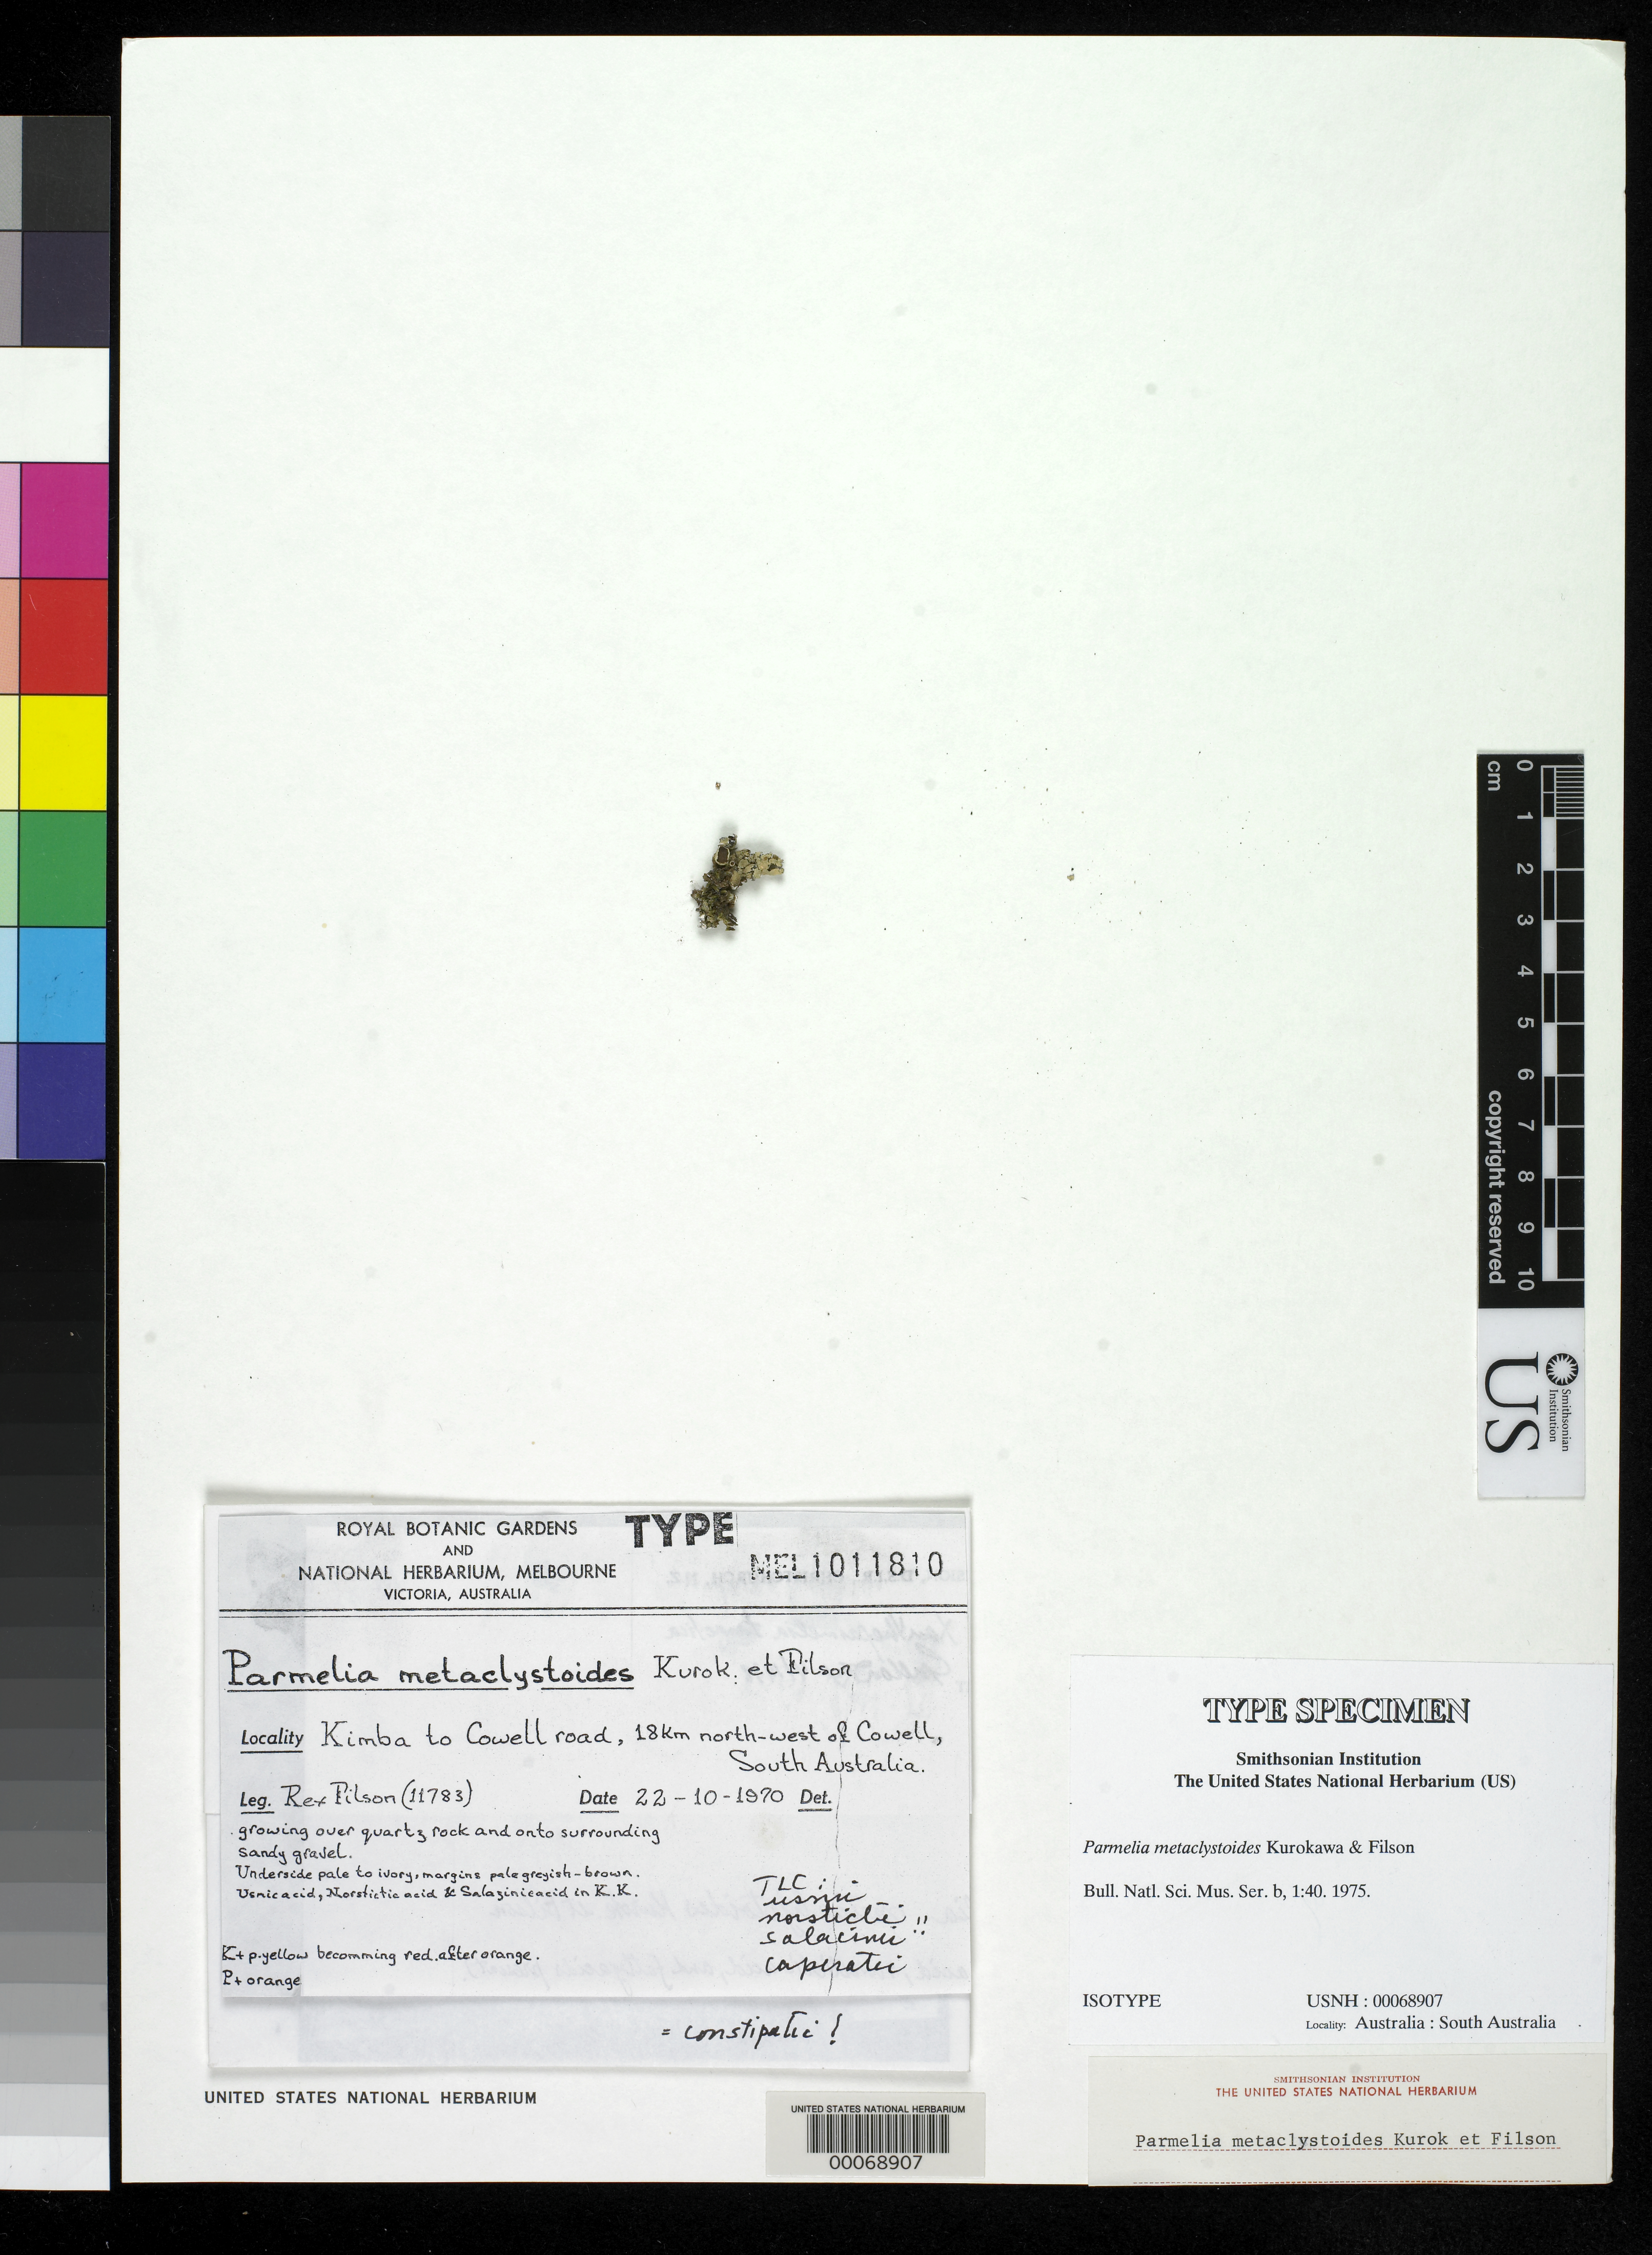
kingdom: Fungi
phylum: Ascomycota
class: Lecanoromycetes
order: Lecanorales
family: Parmeliaceae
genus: Parmelia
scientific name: Parmelia metaclystoides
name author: Kurok. & Filson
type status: Isotype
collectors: R. Filson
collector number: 11783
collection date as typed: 22 Oct 1970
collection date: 1970-10-22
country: Australia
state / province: South Australia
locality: Kimba to Cowell Rd., 18 km NW of Cowell.